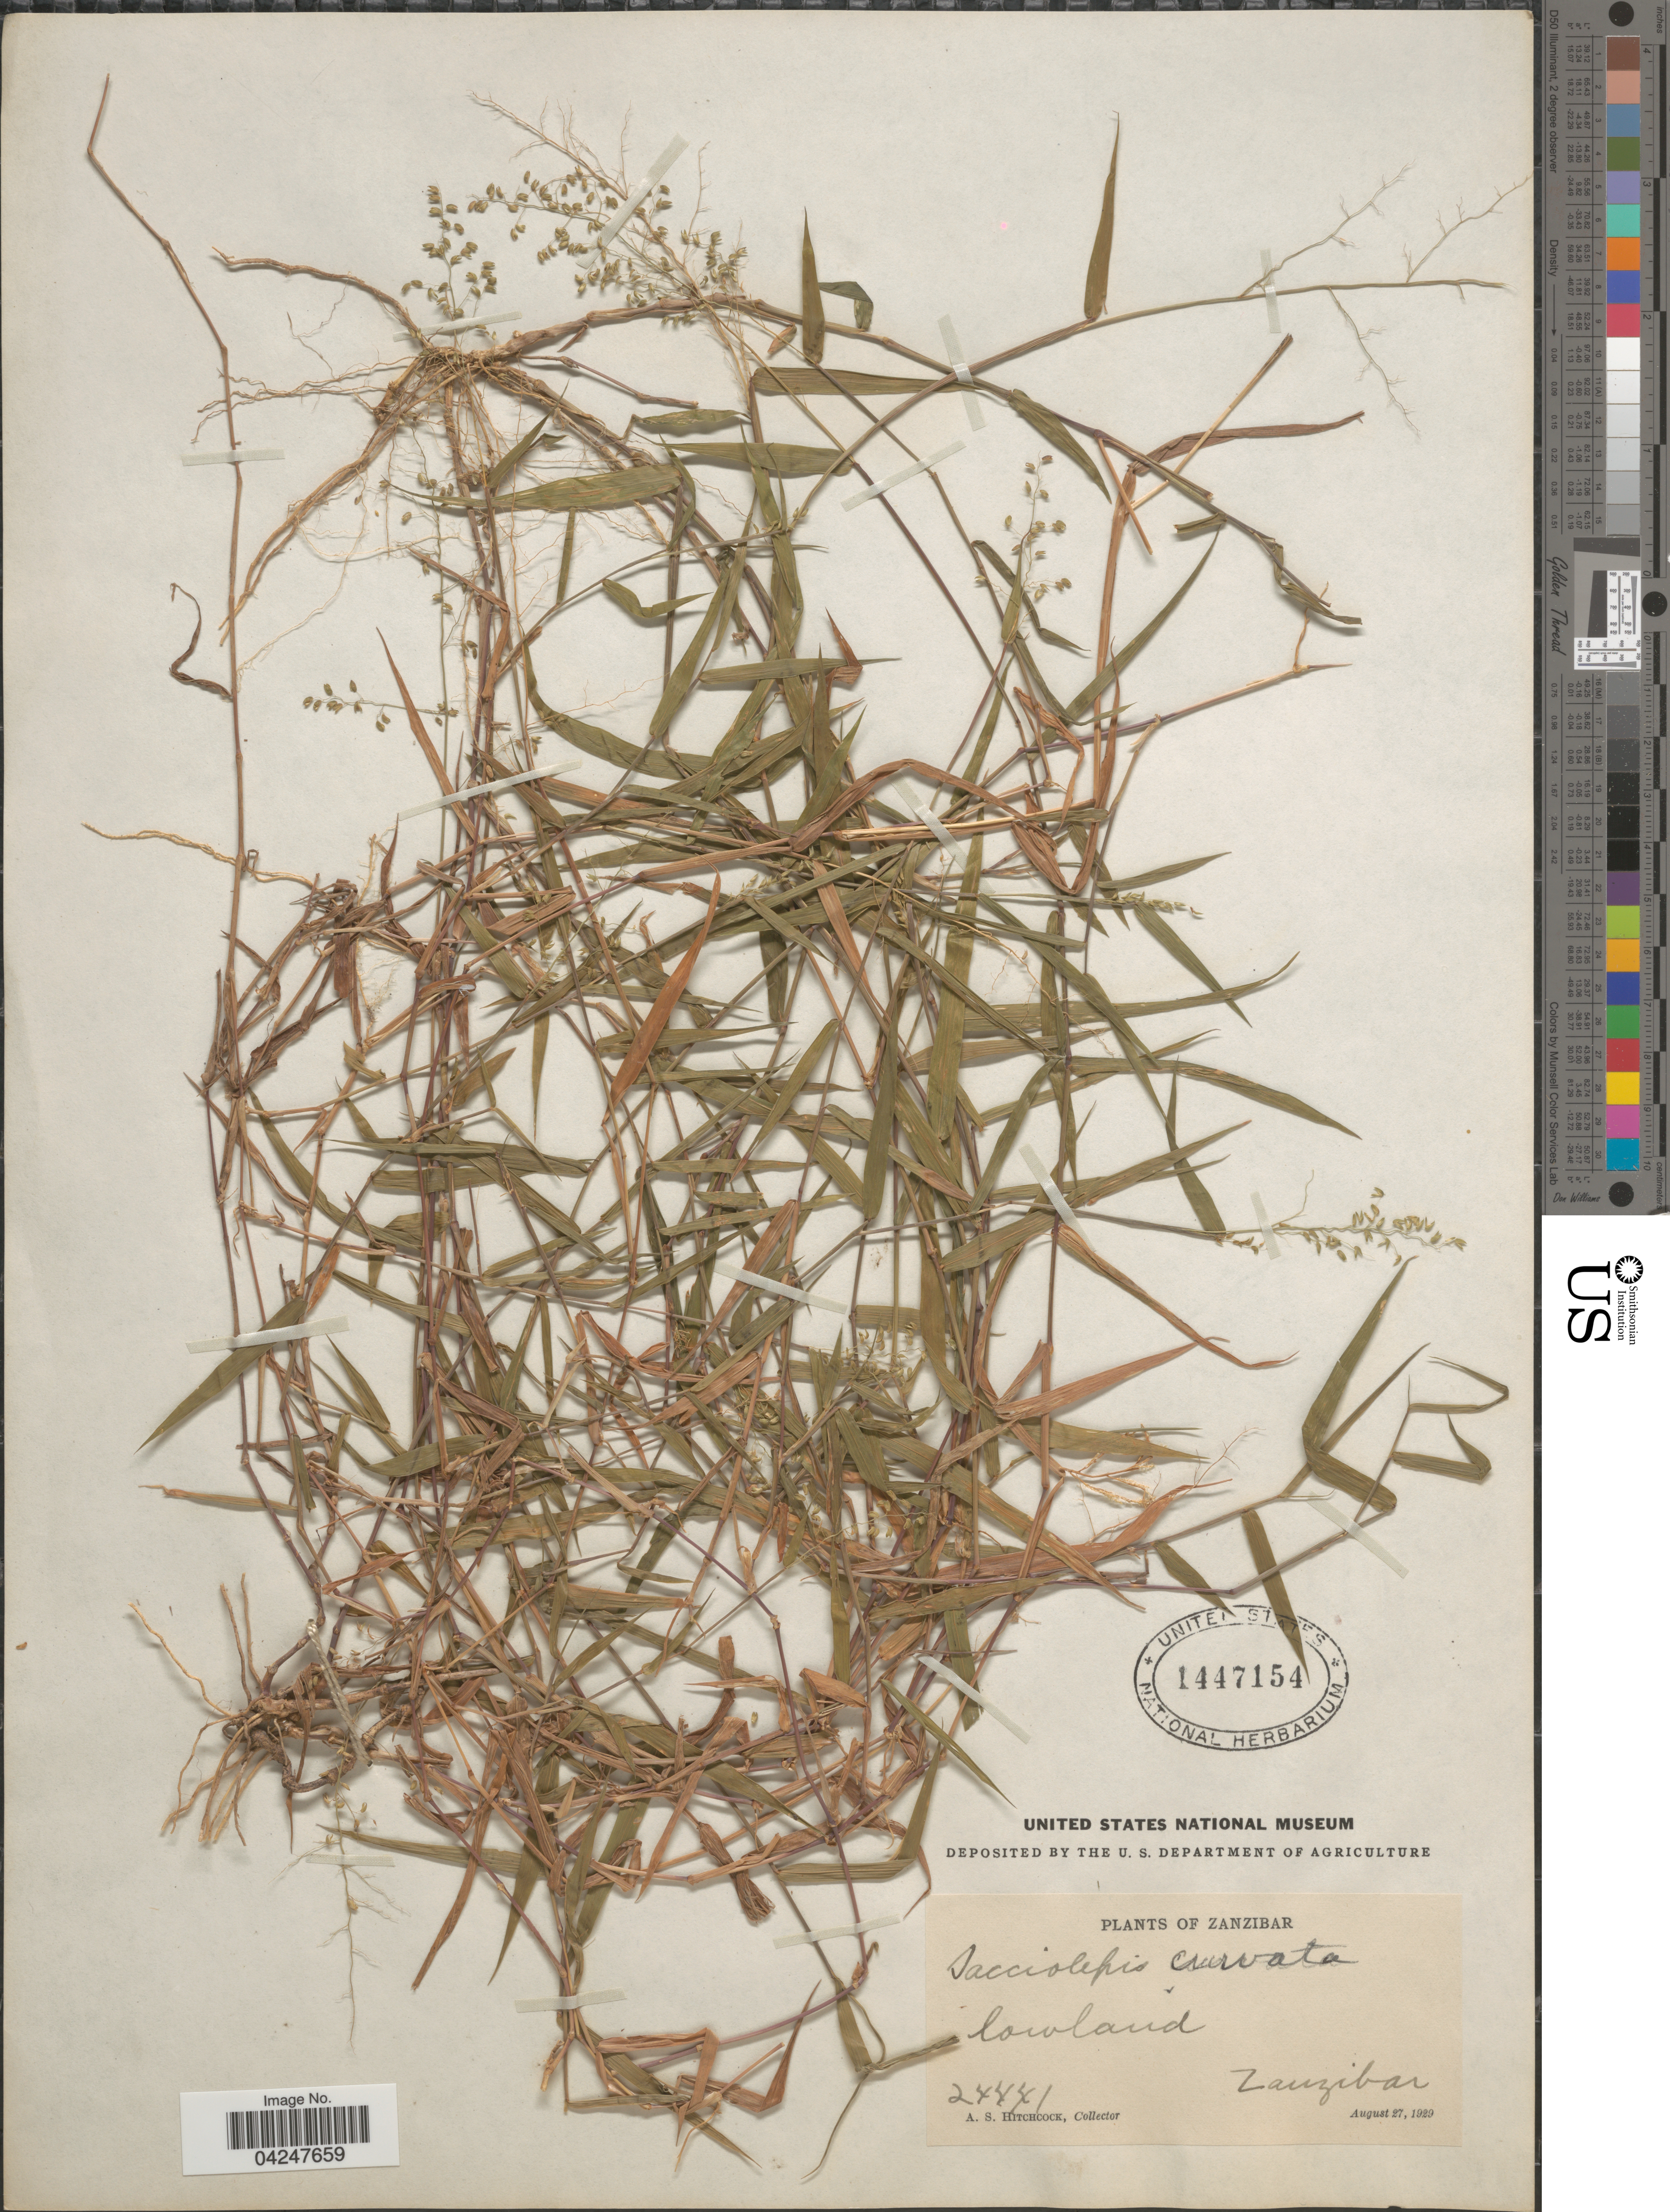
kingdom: Plantae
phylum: Tracheophyta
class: Liliopsida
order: Poales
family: Poaceae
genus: Sacciolepis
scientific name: Sacciolepis curvata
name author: (L.) Chase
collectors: A. S. Hitchcock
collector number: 24441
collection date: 1929-08-27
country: Tanzania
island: Zanzibar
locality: Lowland, Zanzibar.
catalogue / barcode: US 1447154